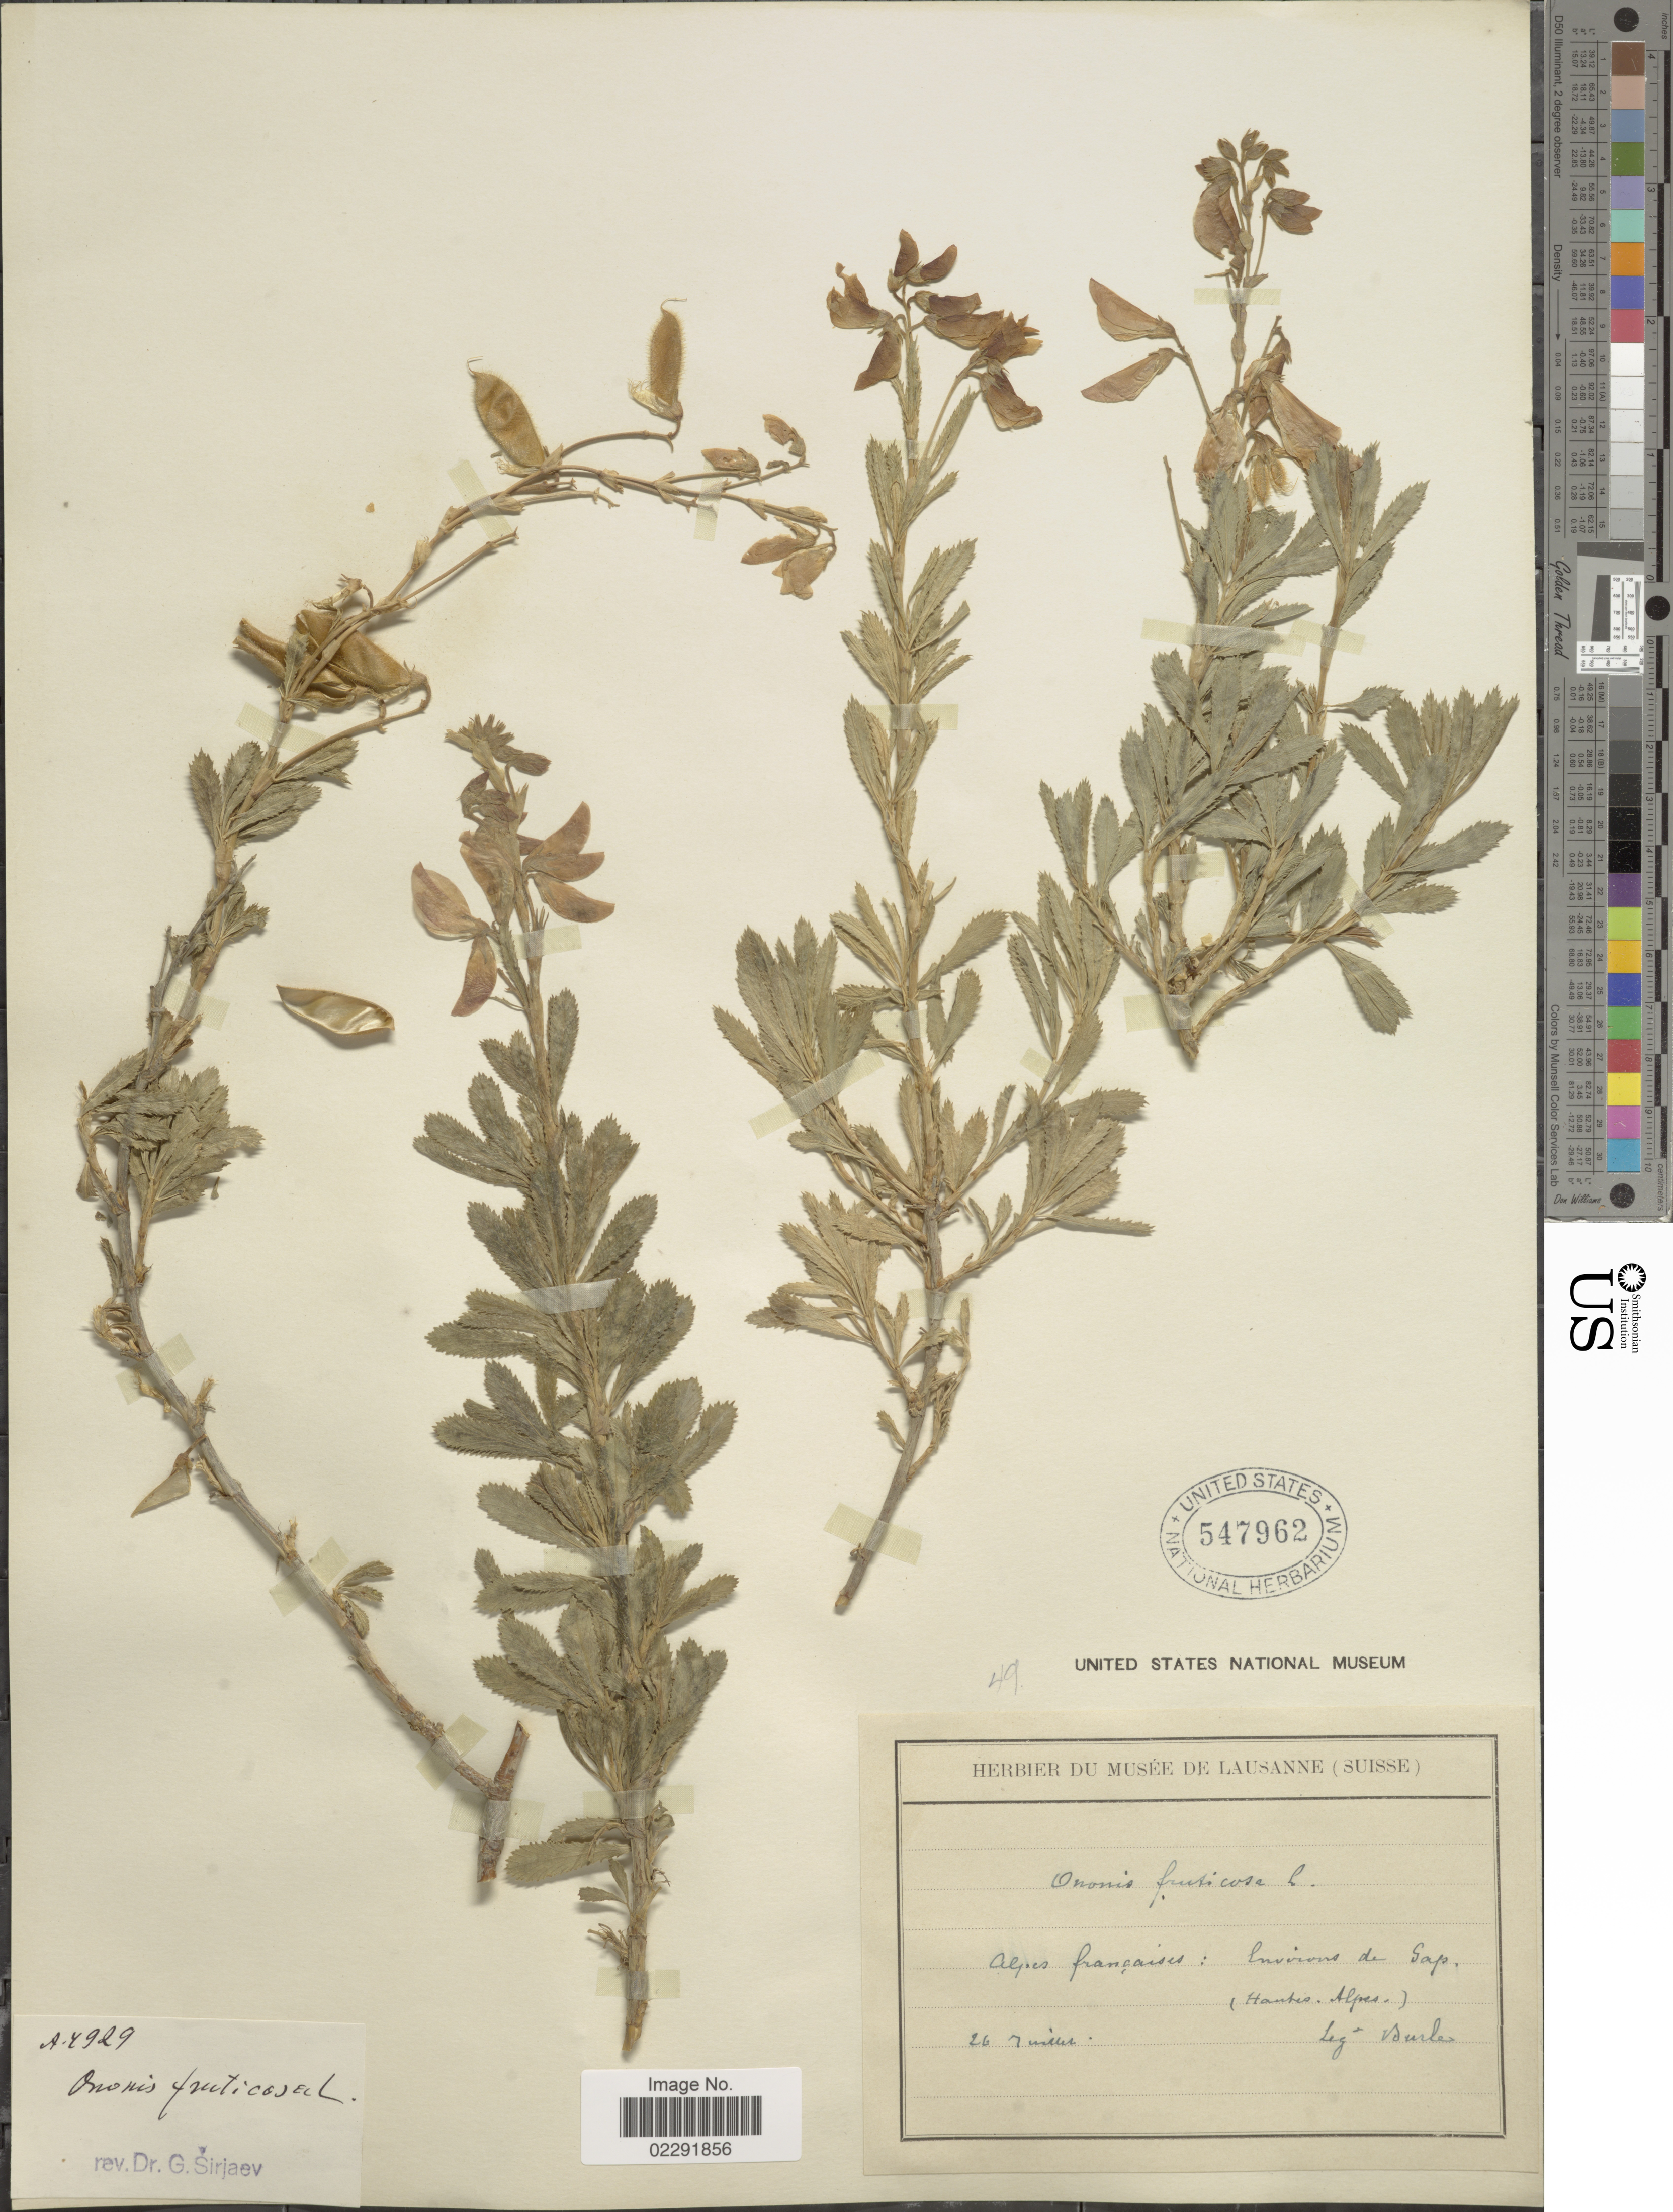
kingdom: Plantae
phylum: Tracheophyta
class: Magnoliopsida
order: Fabales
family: Fabaceae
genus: Ononis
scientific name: Ononis fruticosa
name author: L.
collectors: Burle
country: France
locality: Alpes francaises: Environs de Gap (Hautes Alpes). [interpreted]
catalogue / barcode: US 547962